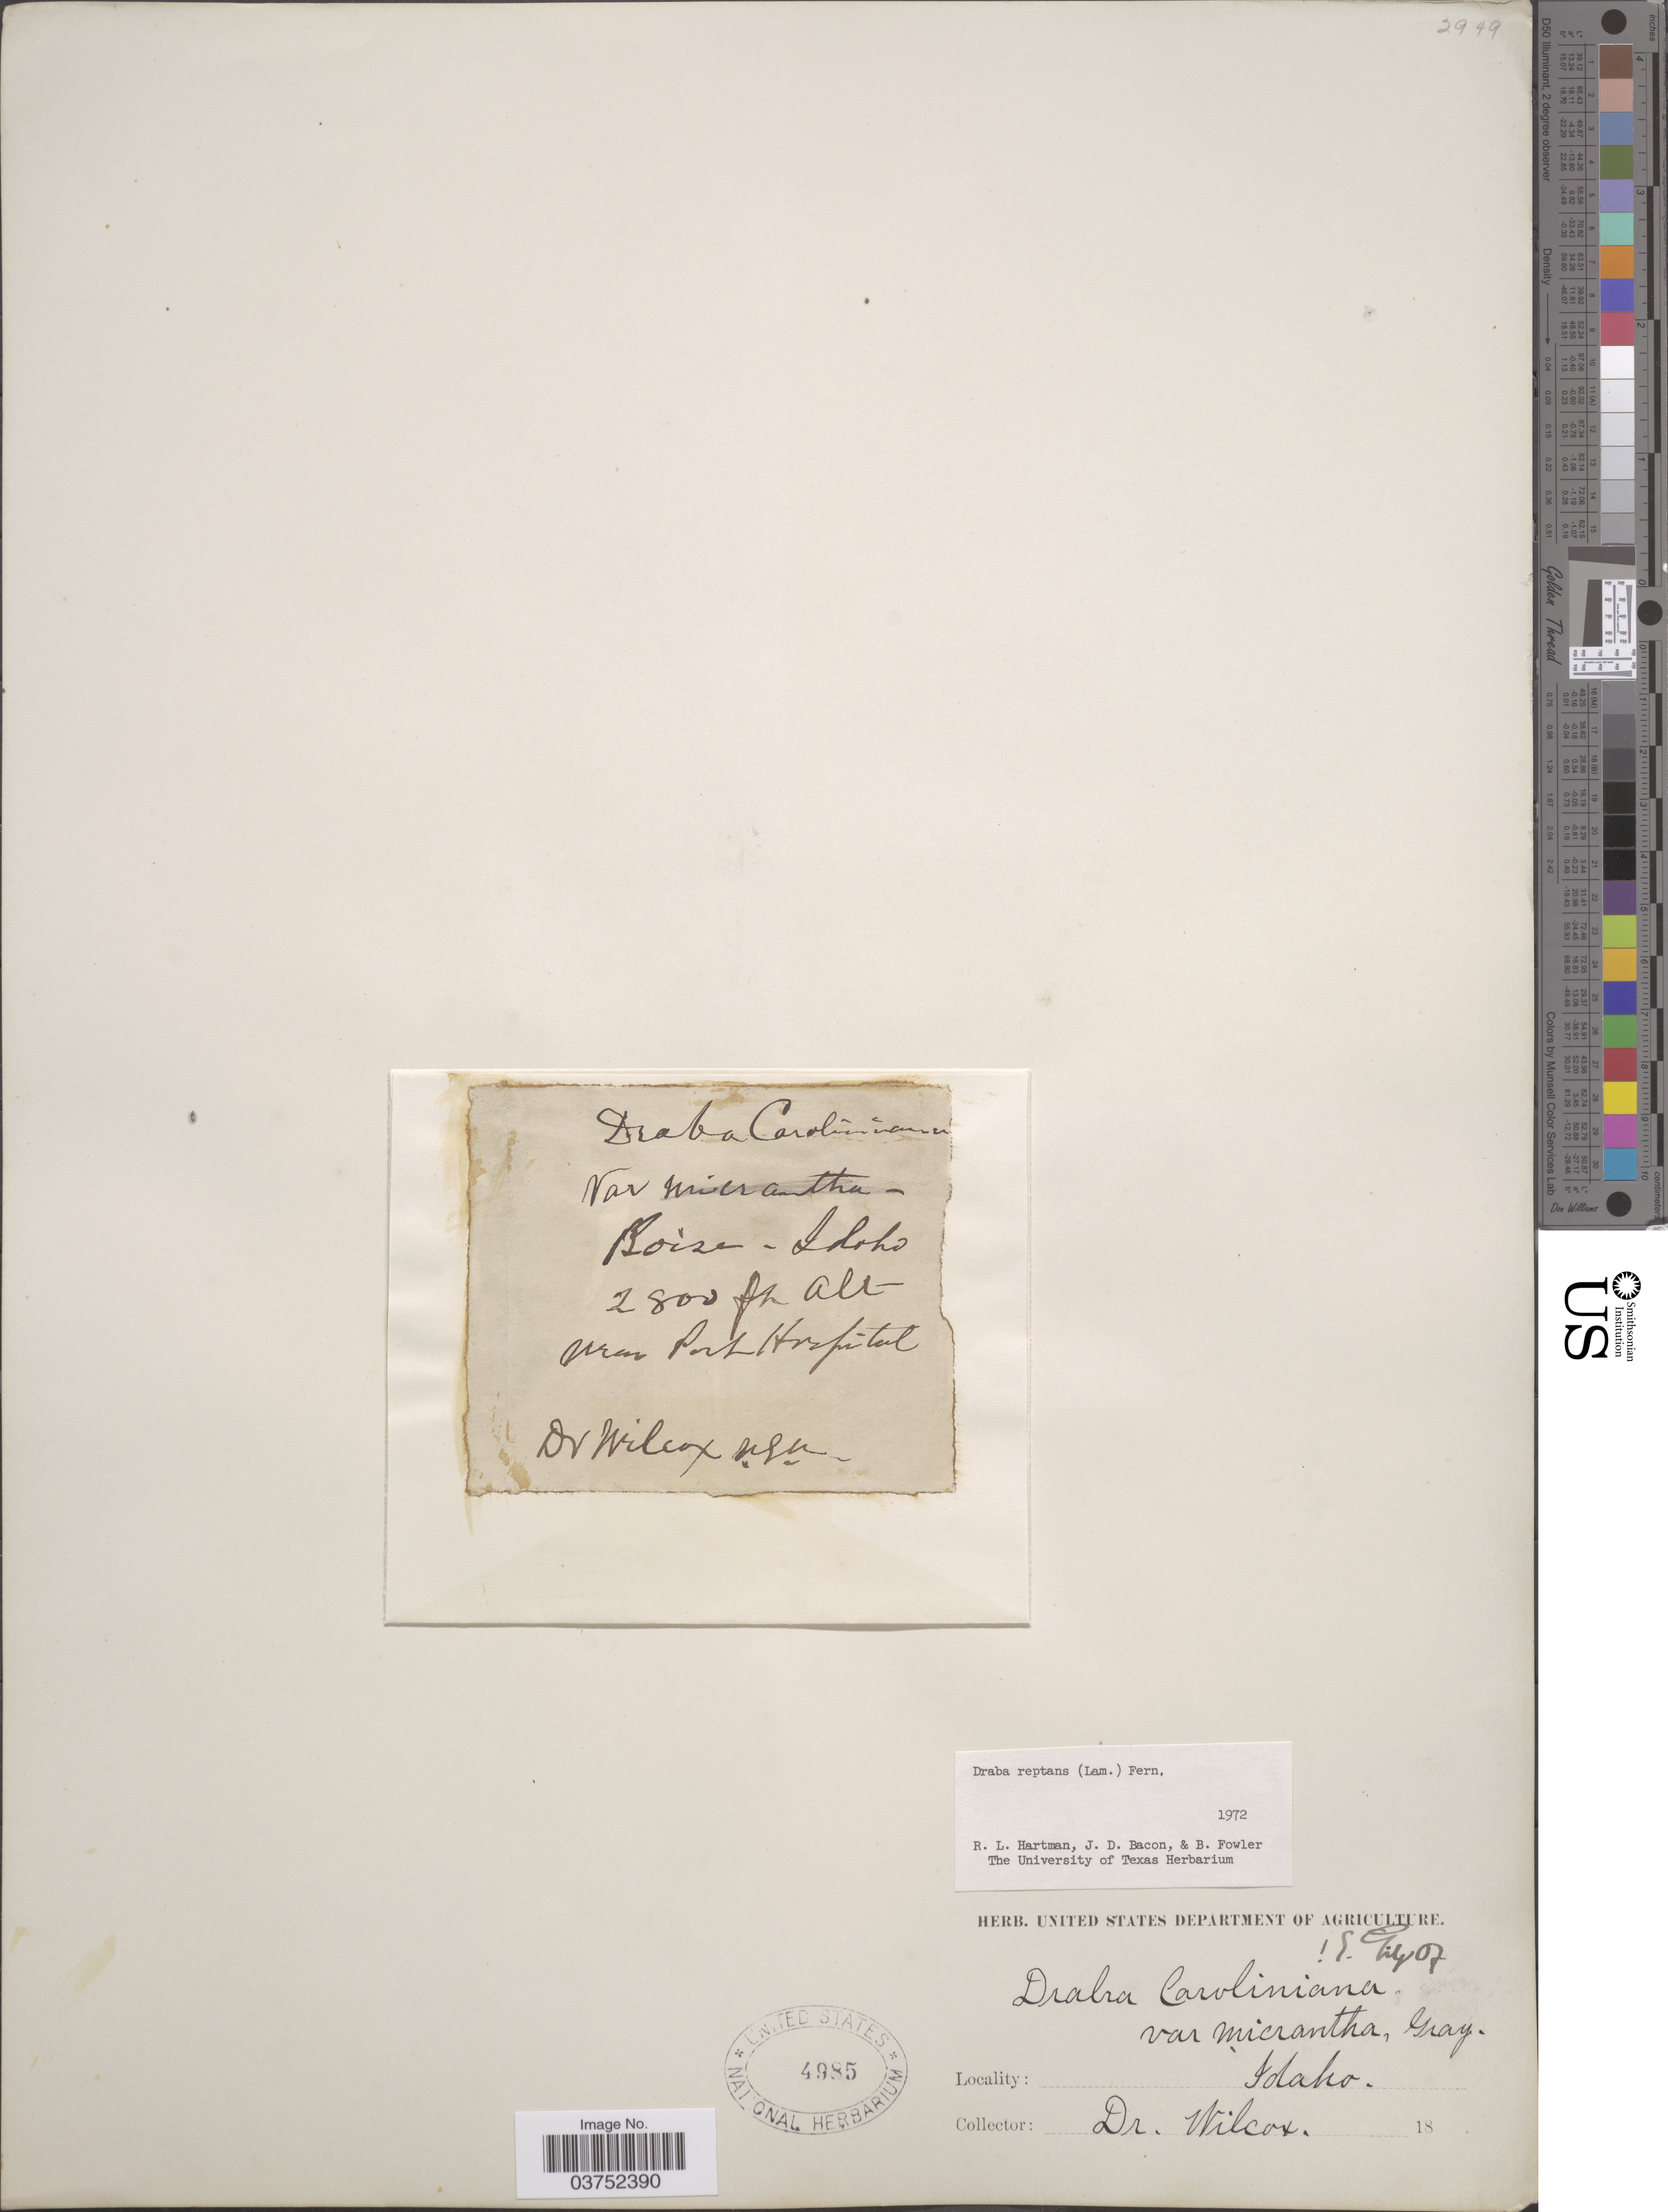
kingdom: Plantae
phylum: Tracheophyta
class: Magnoliopsida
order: Brassicales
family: Brassicaceae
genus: Draba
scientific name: Draba reptans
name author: (Lam.) Fernald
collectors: -. Wilcox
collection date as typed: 18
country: United States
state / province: Idaho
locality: Boise. Near Port Hospital.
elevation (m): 853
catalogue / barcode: US 4985